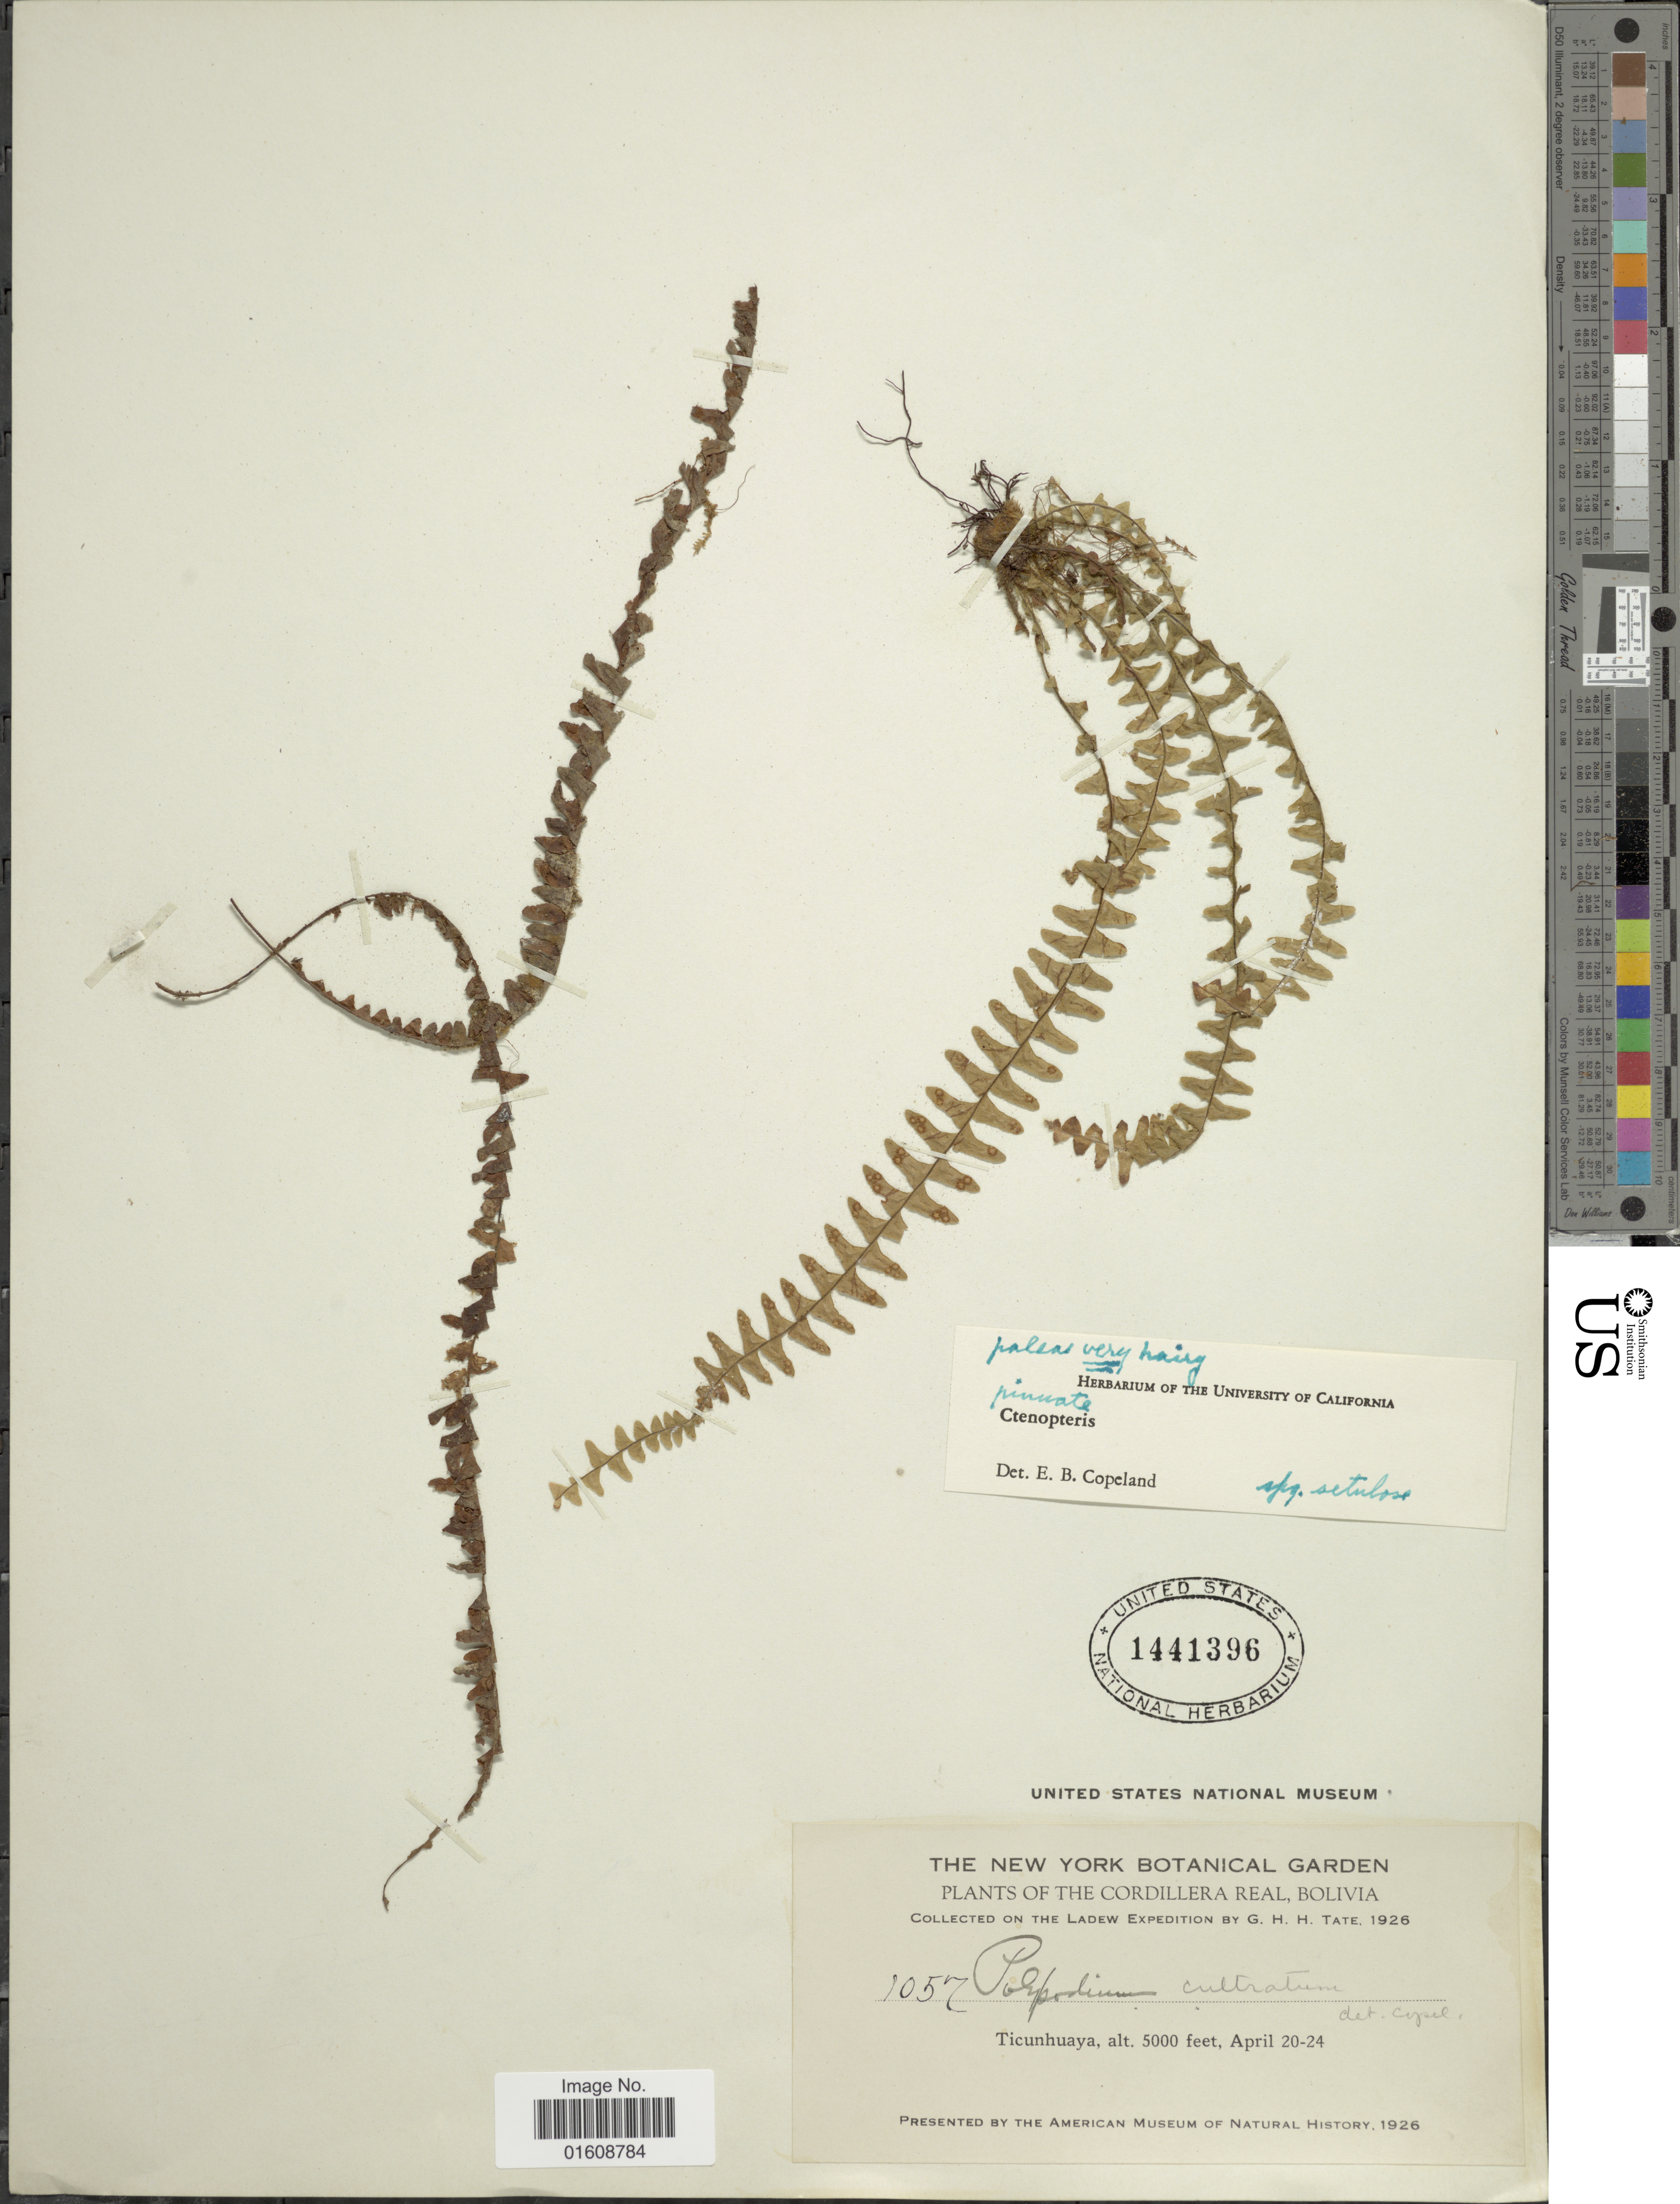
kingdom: Plantae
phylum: Tracheophyta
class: Polypodiopsida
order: Polypodiales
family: Polypodiaceae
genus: Alansmia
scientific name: Alansmia cultrata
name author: (Bory ex Willd.) Moguel & M. Kessler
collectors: G. H. H.Tate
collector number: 1057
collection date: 1926-04-20/1926-04-24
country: Bolivia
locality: Cordillera Real, Ticunhuaya. ladew [unsure placement]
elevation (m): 1524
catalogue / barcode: US 1441396